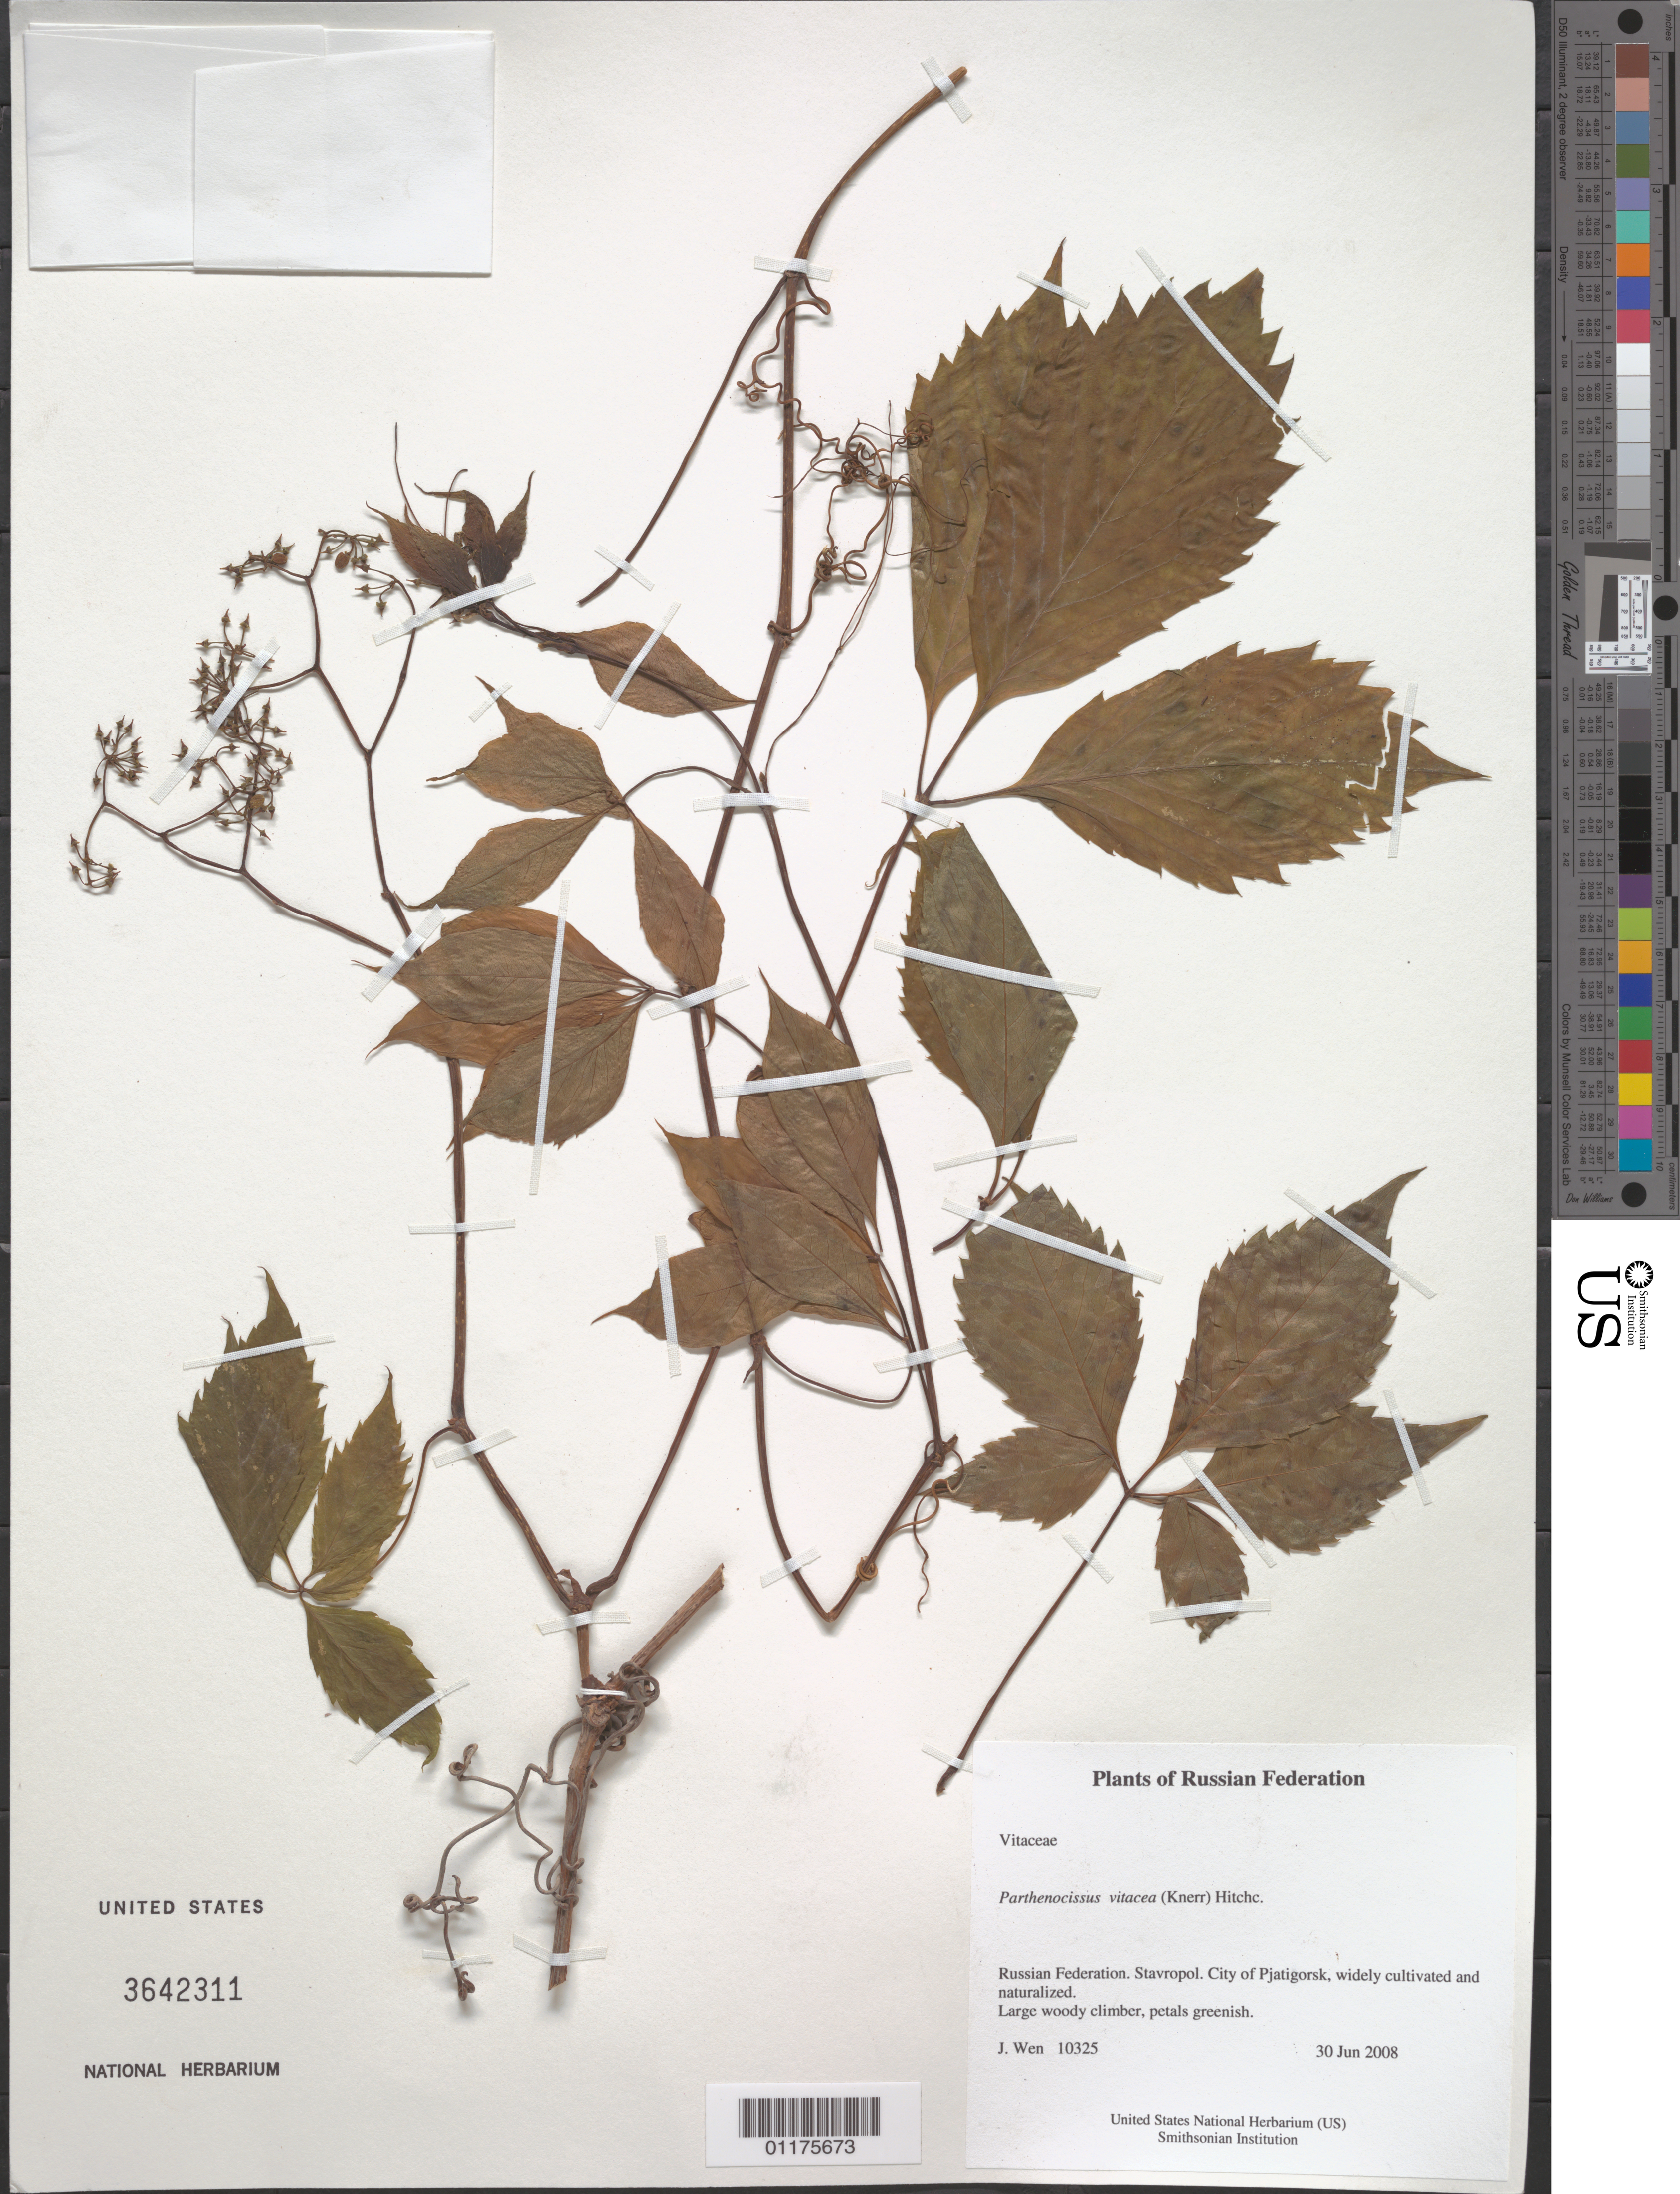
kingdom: Plantae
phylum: Tracheophyta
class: Magnoliopsida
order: Vitales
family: Vitaceae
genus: Parthenocissus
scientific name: Parthenocissus vitacea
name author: (Knerr) Hitchc.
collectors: J. Wen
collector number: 10325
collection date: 2008-06-30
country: Russian Federation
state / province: Stavropol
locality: City of Pjatigorsk, widely cultivated and naturalized.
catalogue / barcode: US 3642311